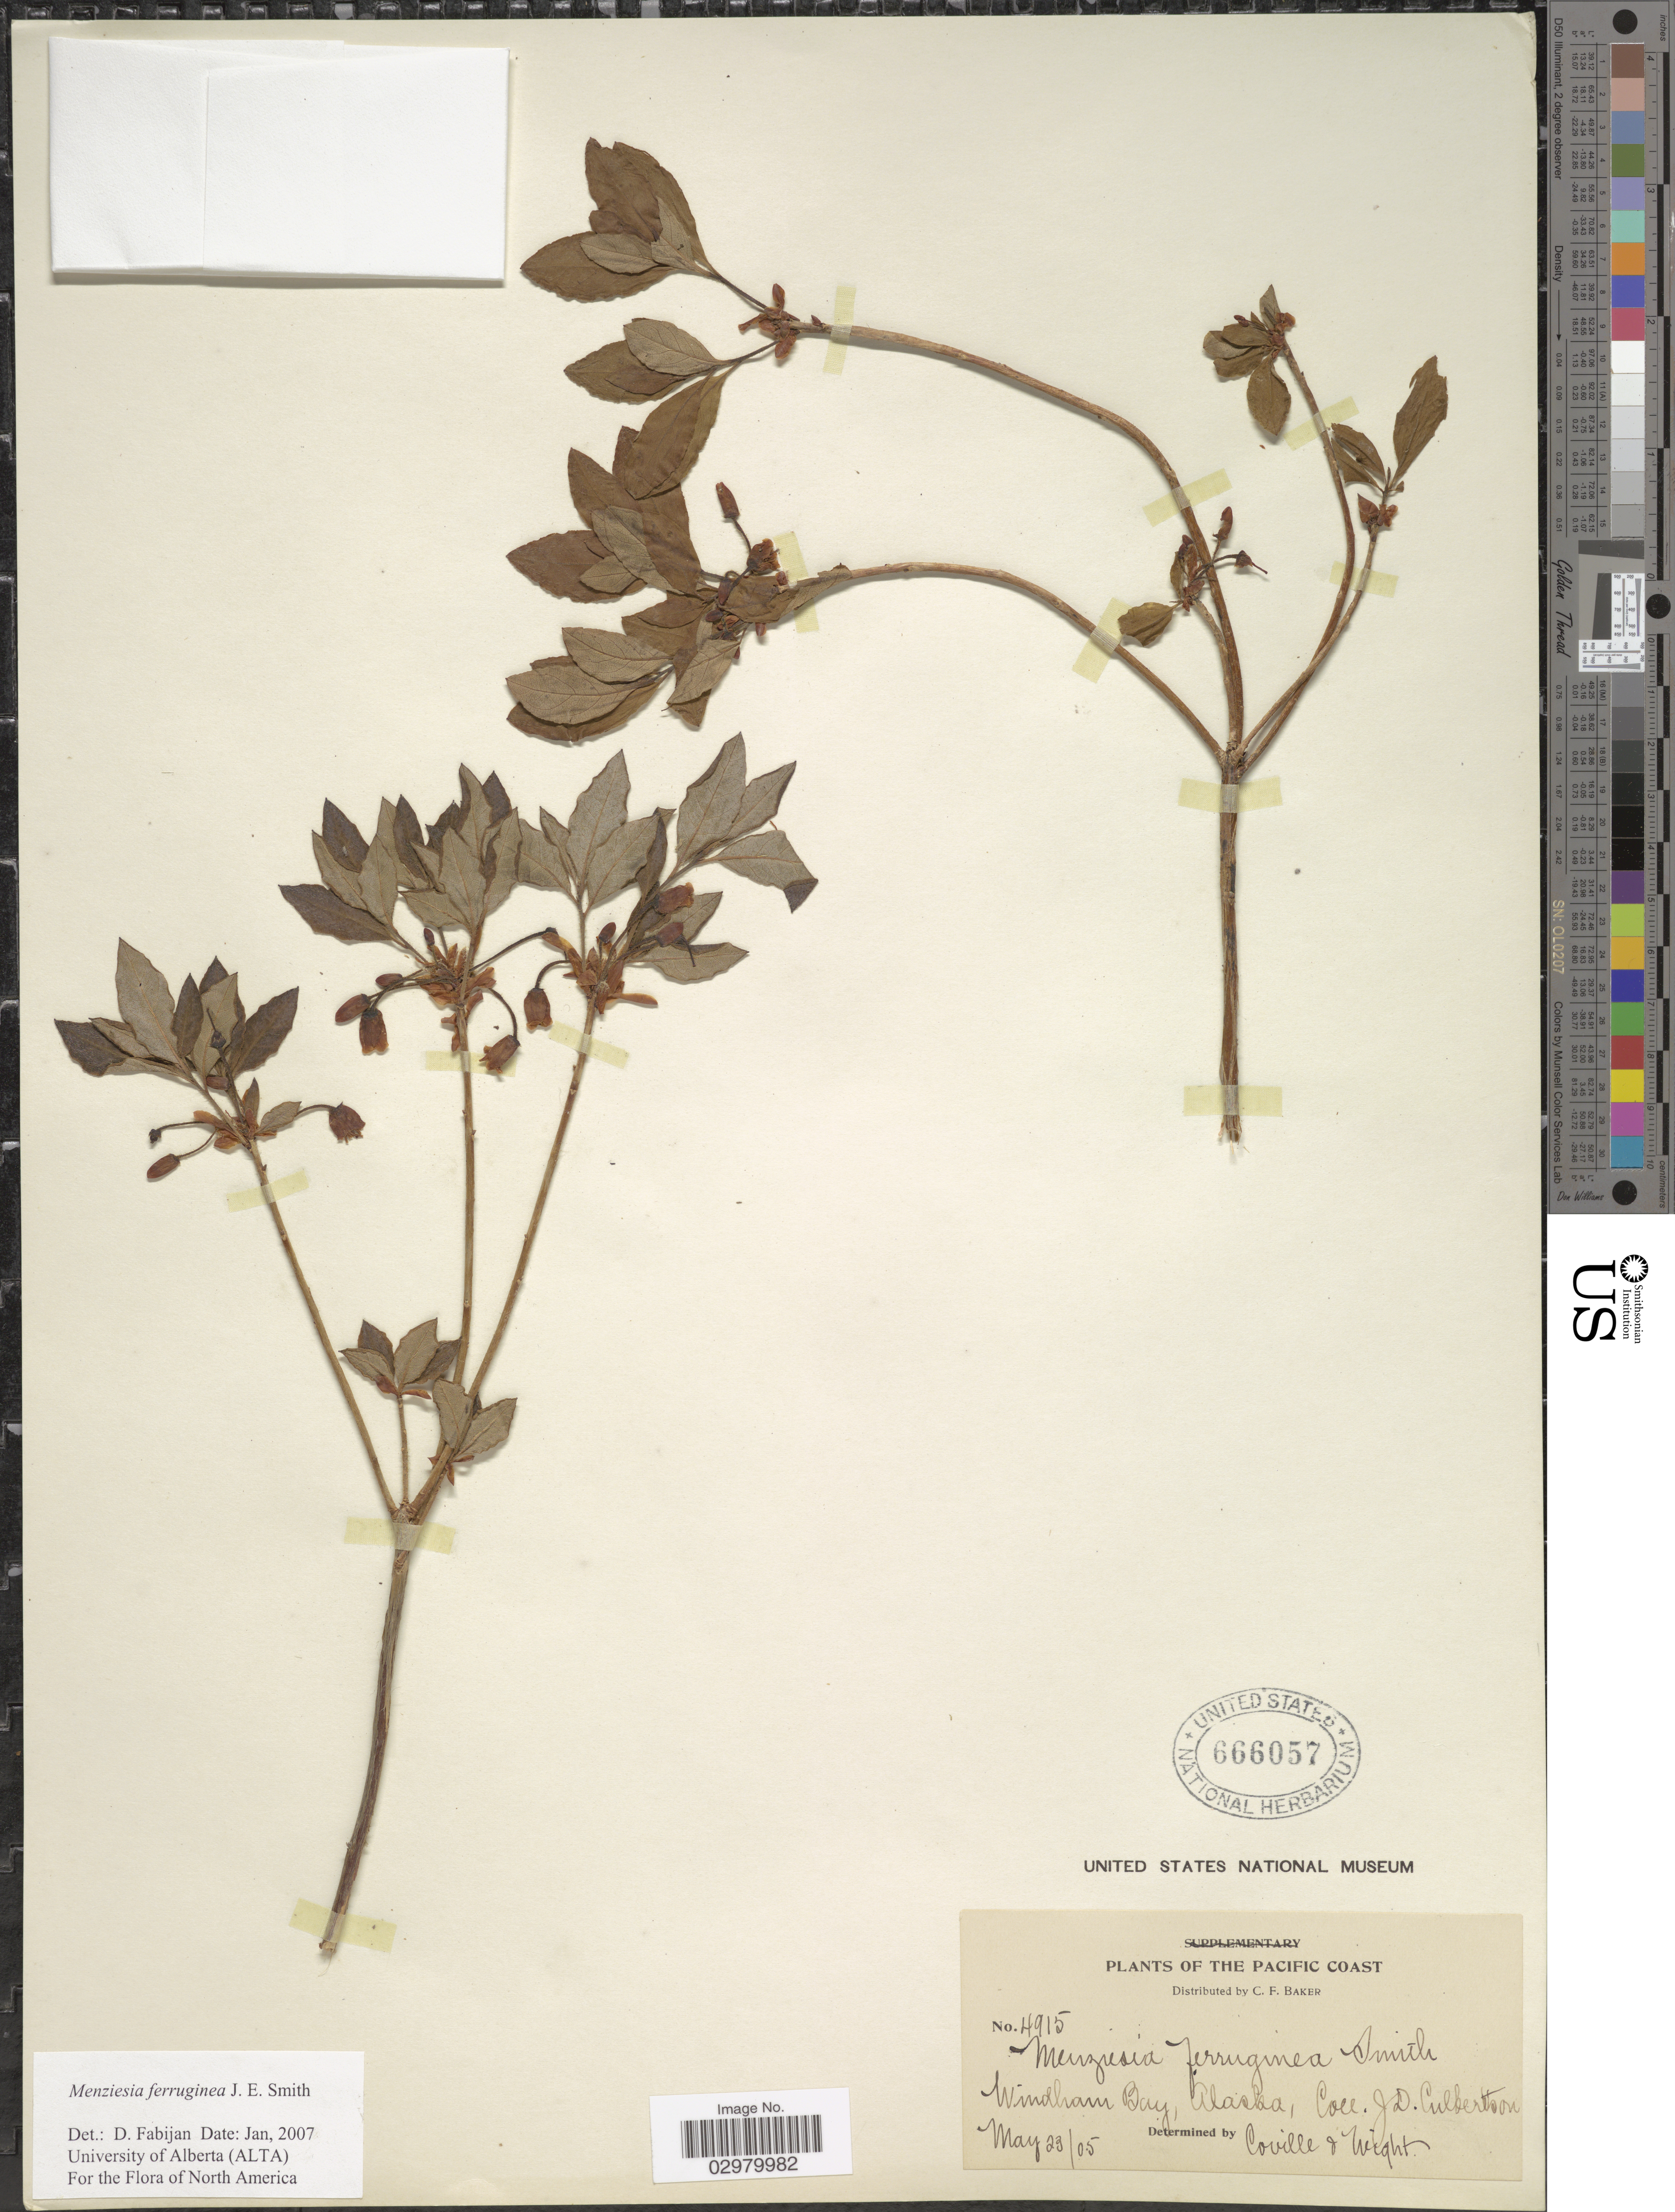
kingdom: Plantae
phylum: Tracheophyta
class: Magnoliopsida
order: Ericales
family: Ericaceae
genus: Menziesia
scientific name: Menziesia ferruginea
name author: Sm.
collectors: J. Culbertson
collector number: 4915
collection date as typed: Transcribed d/m/y: 23/5/5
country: United States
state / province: Alaska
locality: The Pacific Coast, Windham Bay.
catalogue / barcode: US 666057